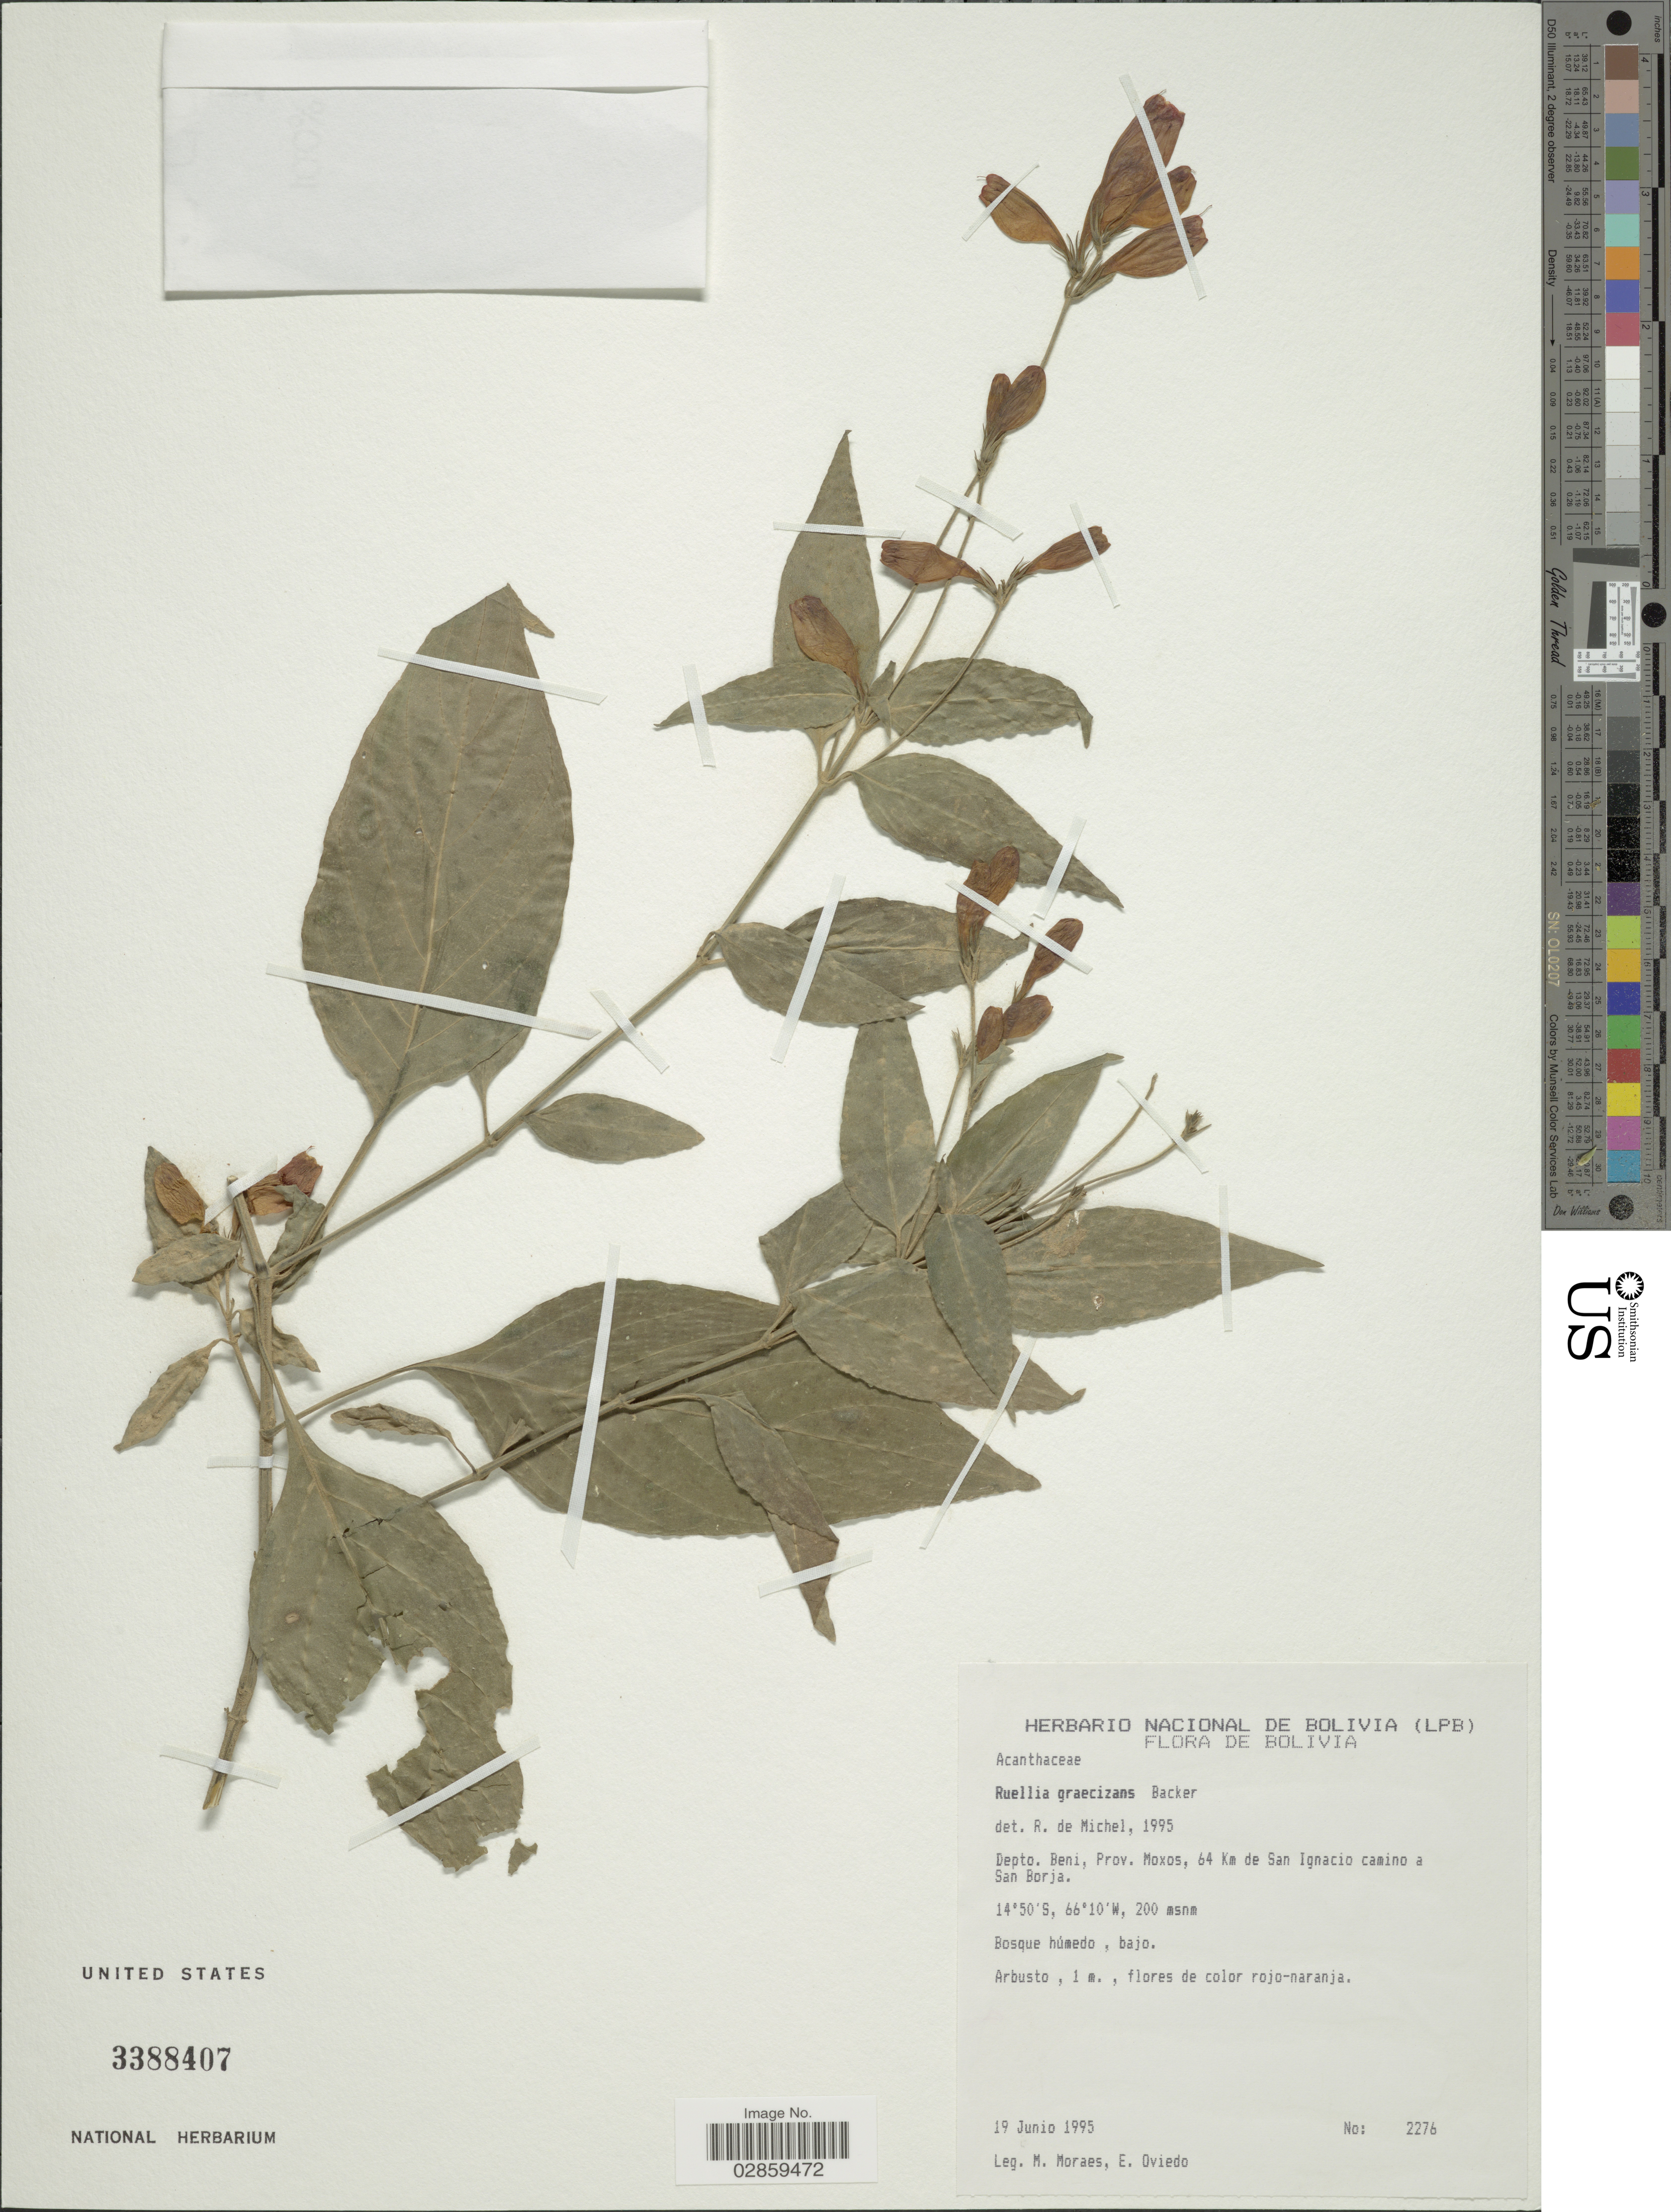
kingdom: Plantae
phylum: Tracheophyta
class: Magnoliopsida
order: Lamiales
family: Acanthaceae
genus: Ruellia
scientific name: Ruellia brevifolia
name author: (Pohl) C. Ezcurra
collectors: M. Moraes & E. Oviedo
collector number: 2276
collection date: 1995-06-19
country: Bolivia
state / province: Beni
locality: Depto. Beni, Prov. Moxos, 64 Km de San Ignacio camino a San Borja.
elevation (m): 200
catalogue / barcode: US 3388407